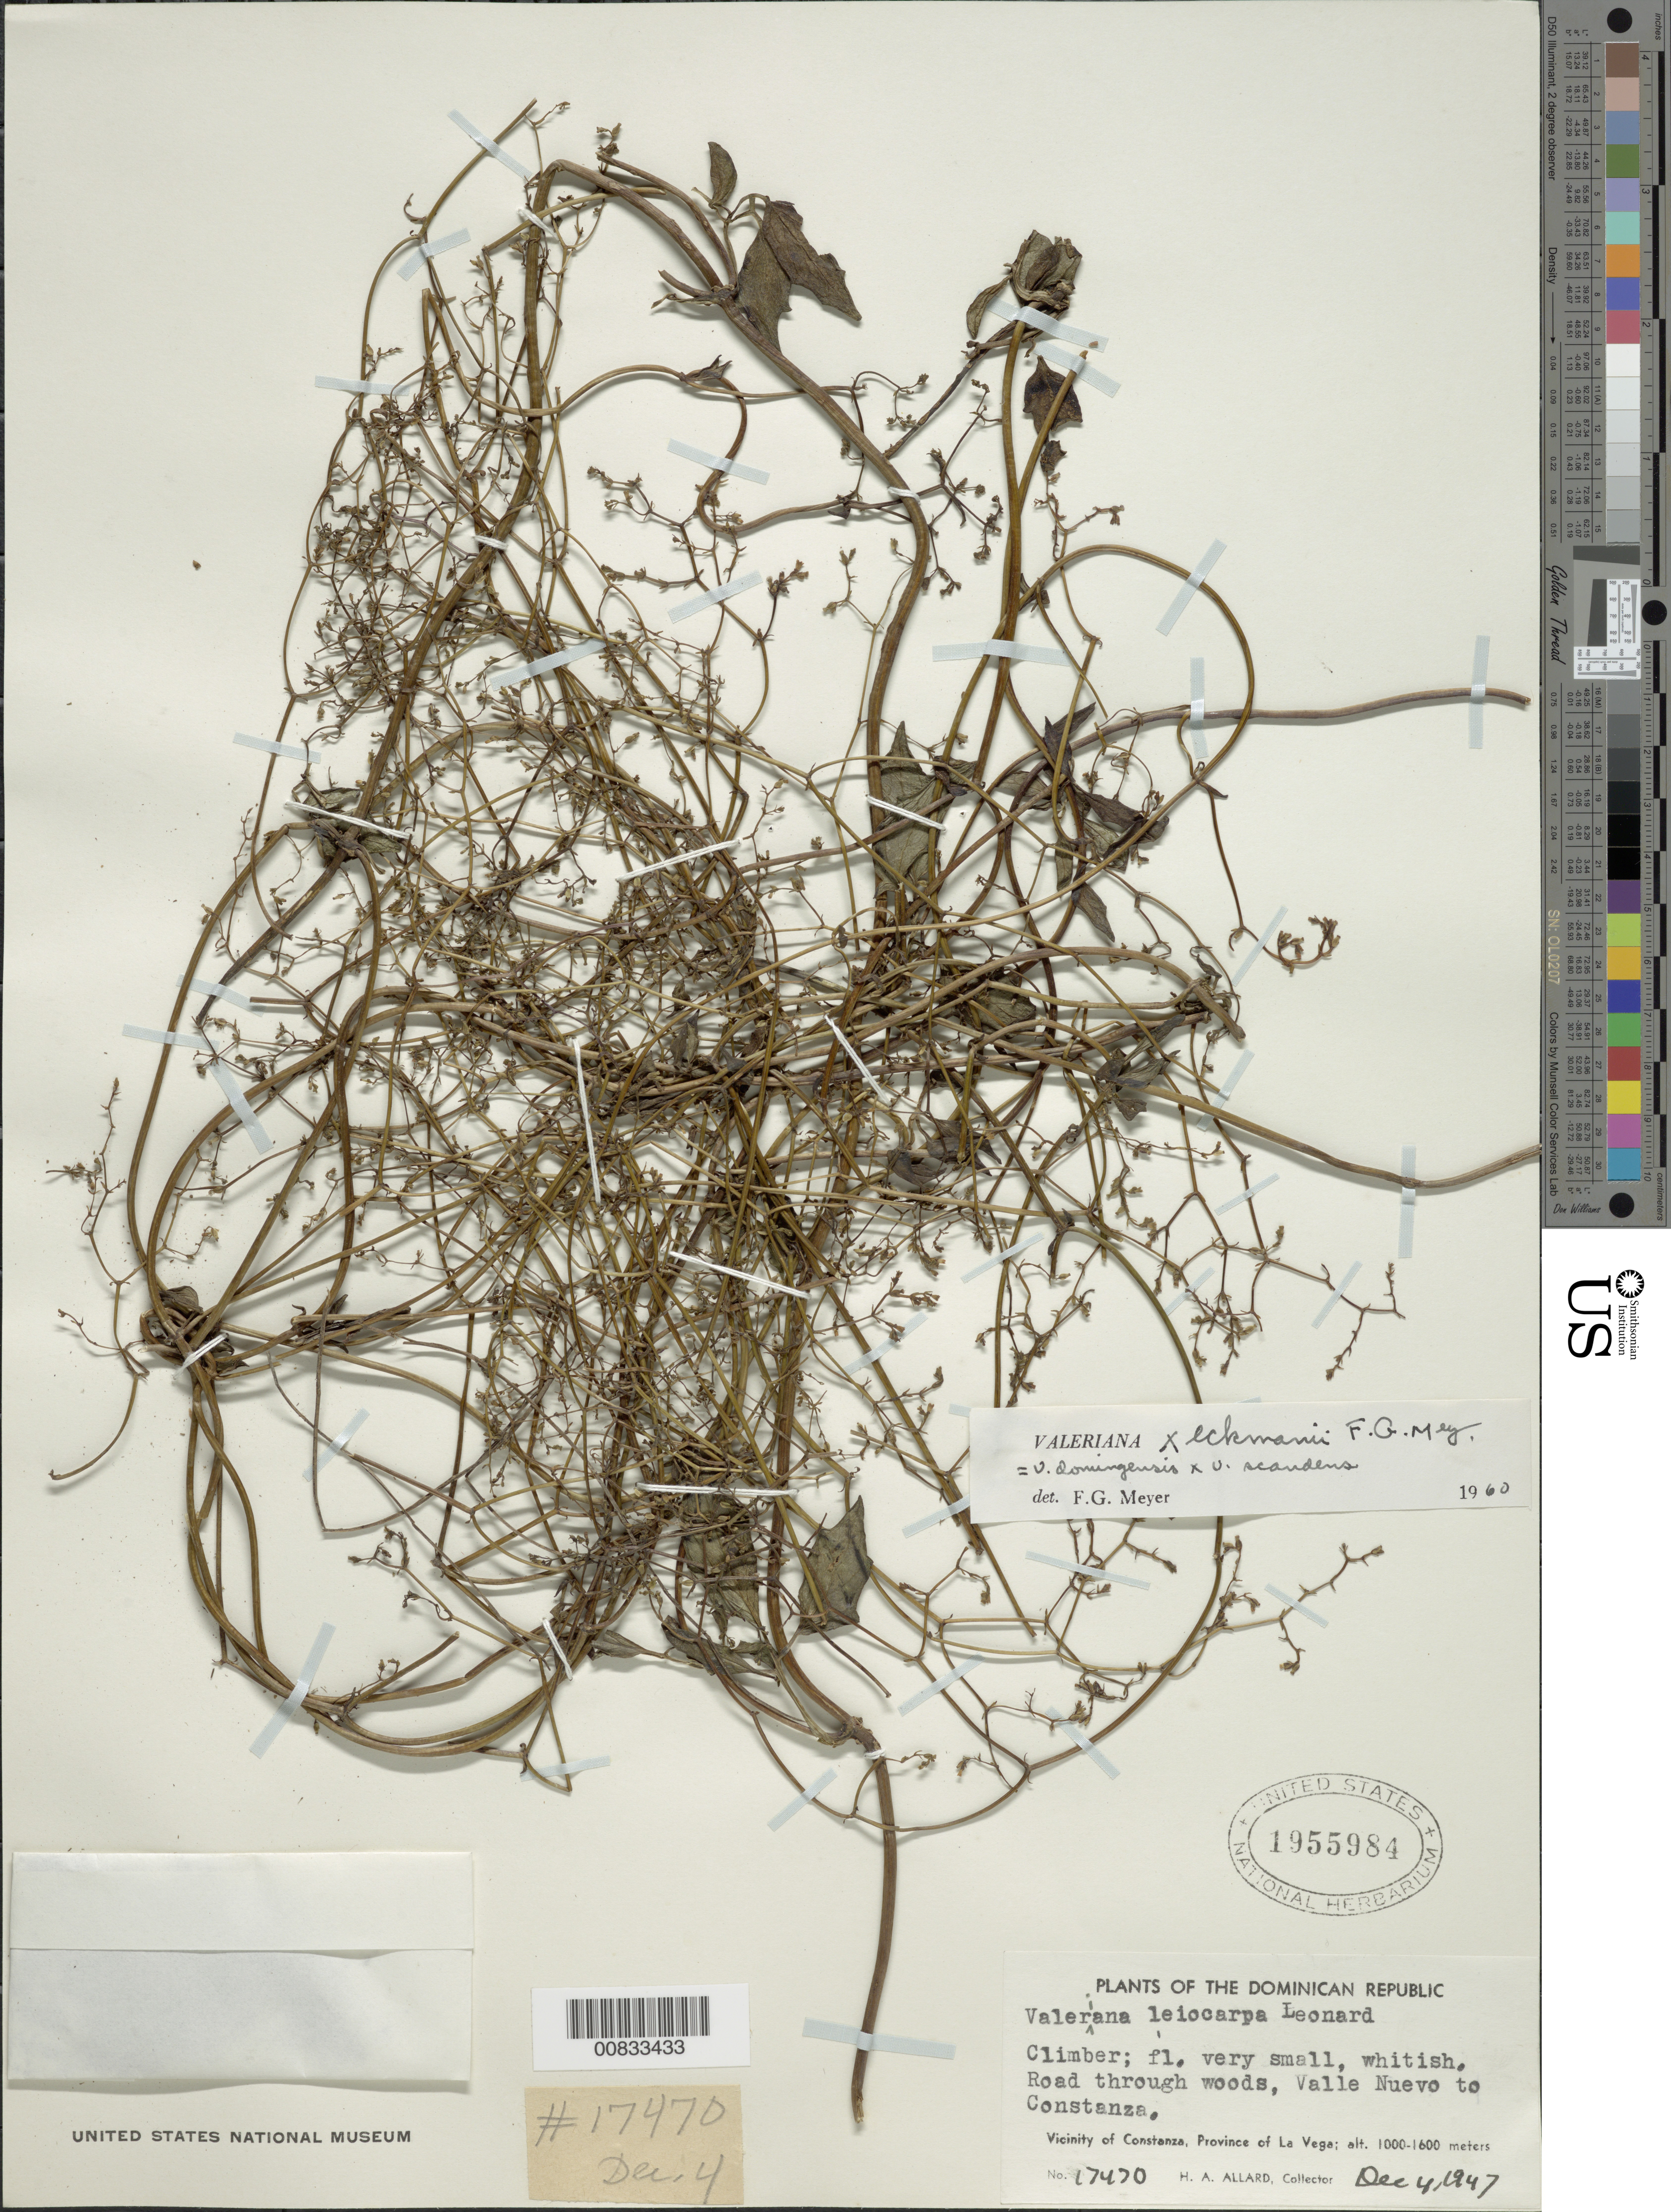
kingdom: Plantae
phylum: Tracheophyta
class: Magnoliopsida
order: Dipsacales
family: Caprifoliaceae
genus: Valeriana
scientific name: Valeriana x ekmanii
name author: F.G. Mey.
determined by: Meyer, F. G.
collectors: H. A. Allard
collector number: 17470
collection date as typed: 04 Dec 1947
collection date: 1947-12-04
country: Dominican Republic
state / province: La Vega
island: Hispaniola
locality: Vicinity of Constanza, road from Valle Nuevo to Constanza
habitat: Road through woods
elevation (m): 1000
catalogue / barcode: US 1955984